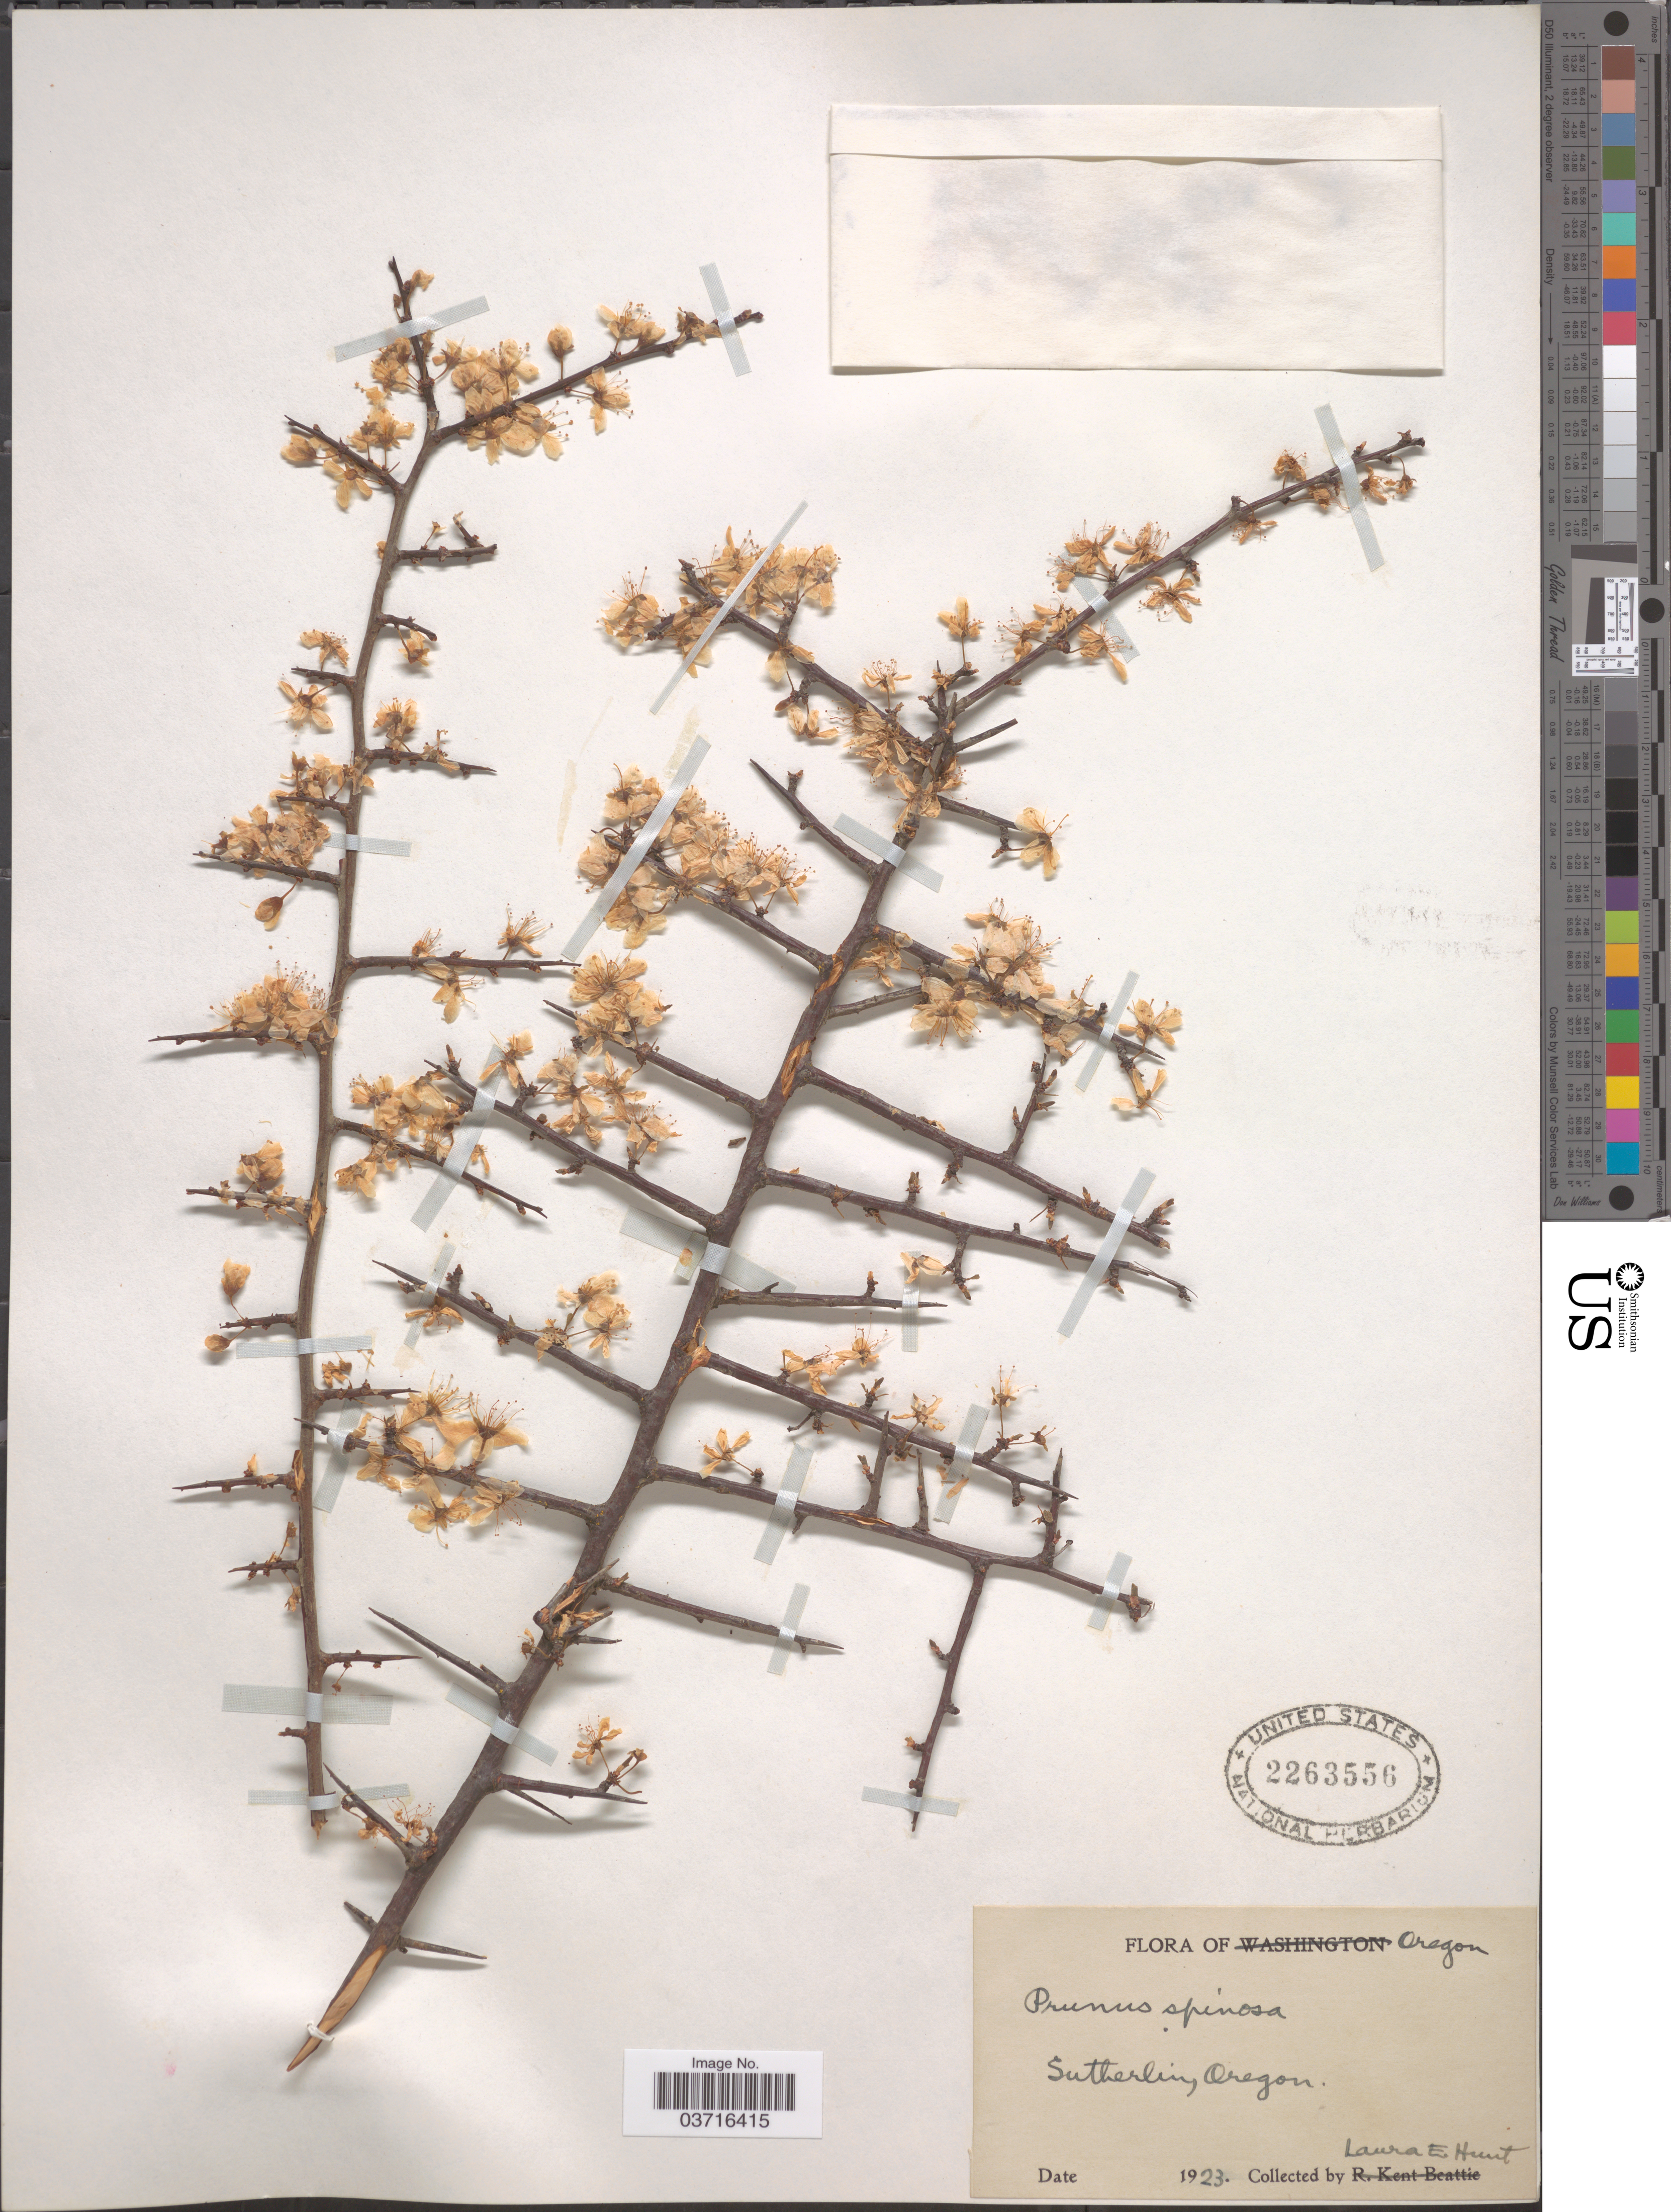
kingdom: Plantae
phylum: Tracheophyta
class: Magnoliopsida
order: Rosales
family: Rosaceae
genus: Prunus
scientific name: Prunus spinosa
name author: L.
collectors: L. Hunt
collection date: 1923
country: United States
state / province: Oregon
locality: Sutherlin.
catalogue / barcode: US 2263556